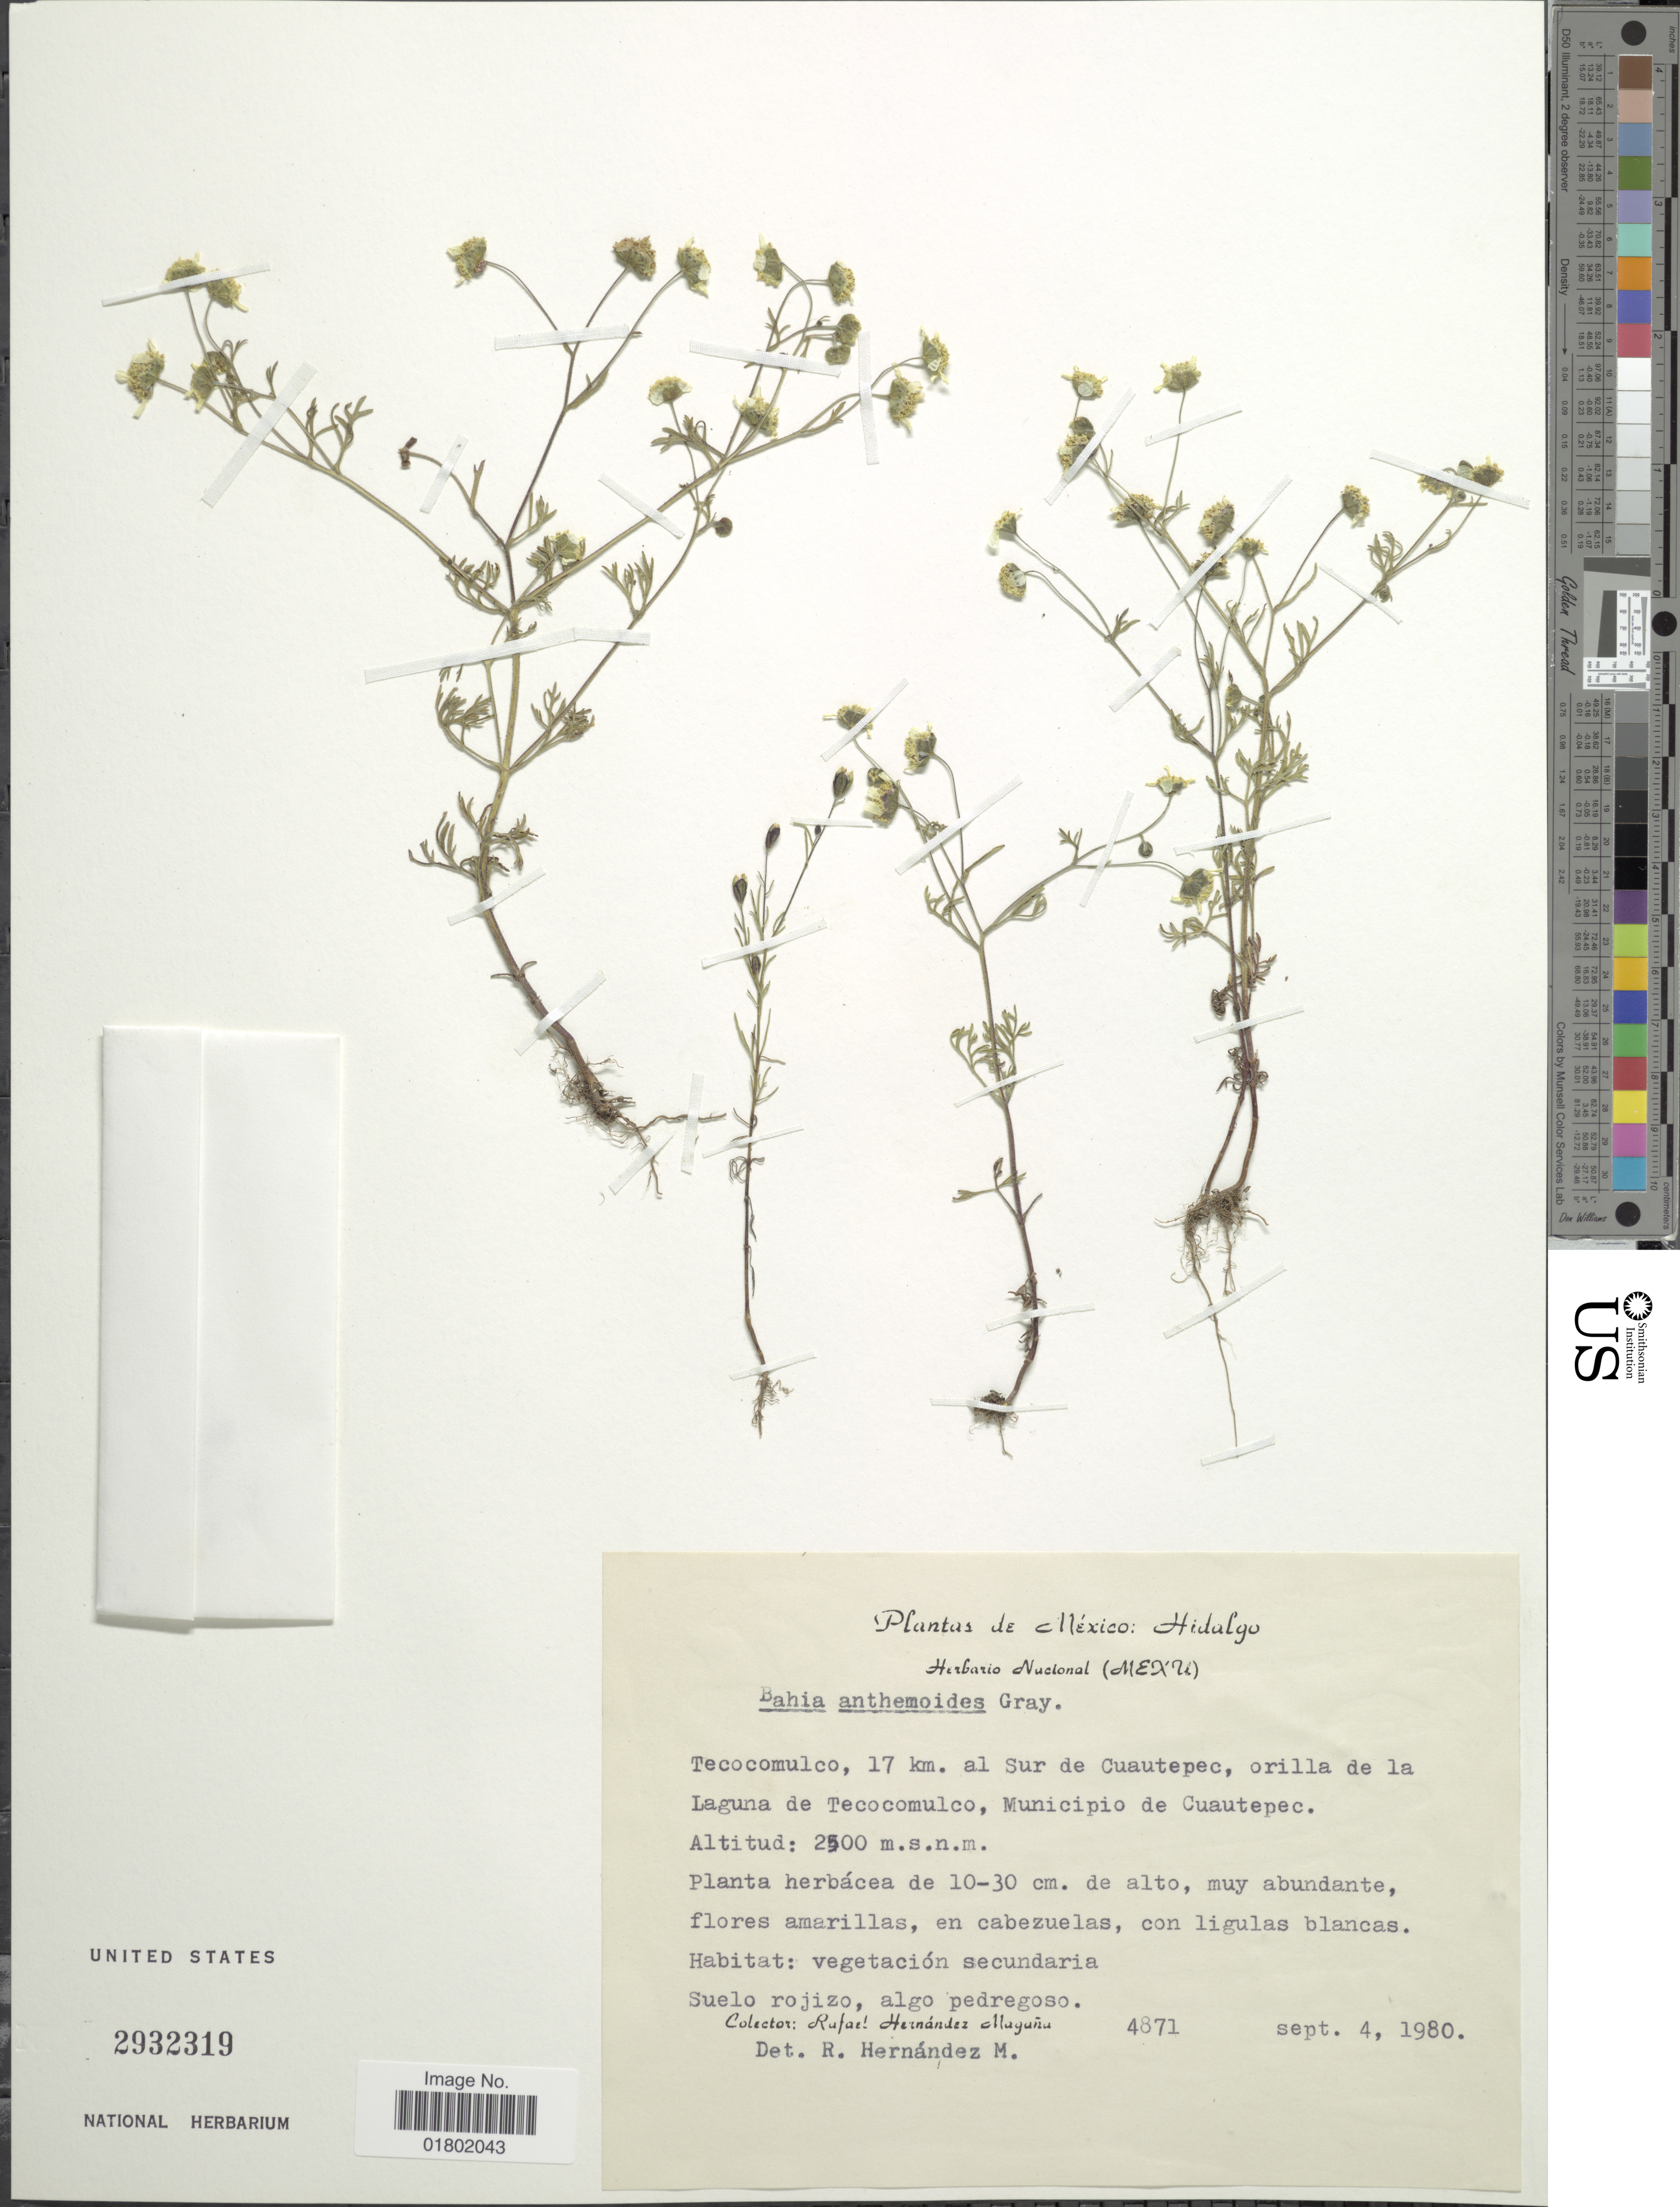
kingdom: Plantae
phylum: Tracheophyta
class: Magnoliopsida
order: Asterales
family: Asteraceae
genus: Bahia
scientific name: Bahia anthemoides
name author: (Kunth) A. Gray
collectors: R. Hernández-M.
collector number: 4871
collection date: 1980-09-04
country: Mexico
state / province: Hidalgo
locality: Tecocomulco, 17 km. al Sur de Cuautepec, orilla de la Laguna de Tecocomulco, Municipio de Cuautepec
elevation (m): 2500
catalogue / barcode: US 2932319